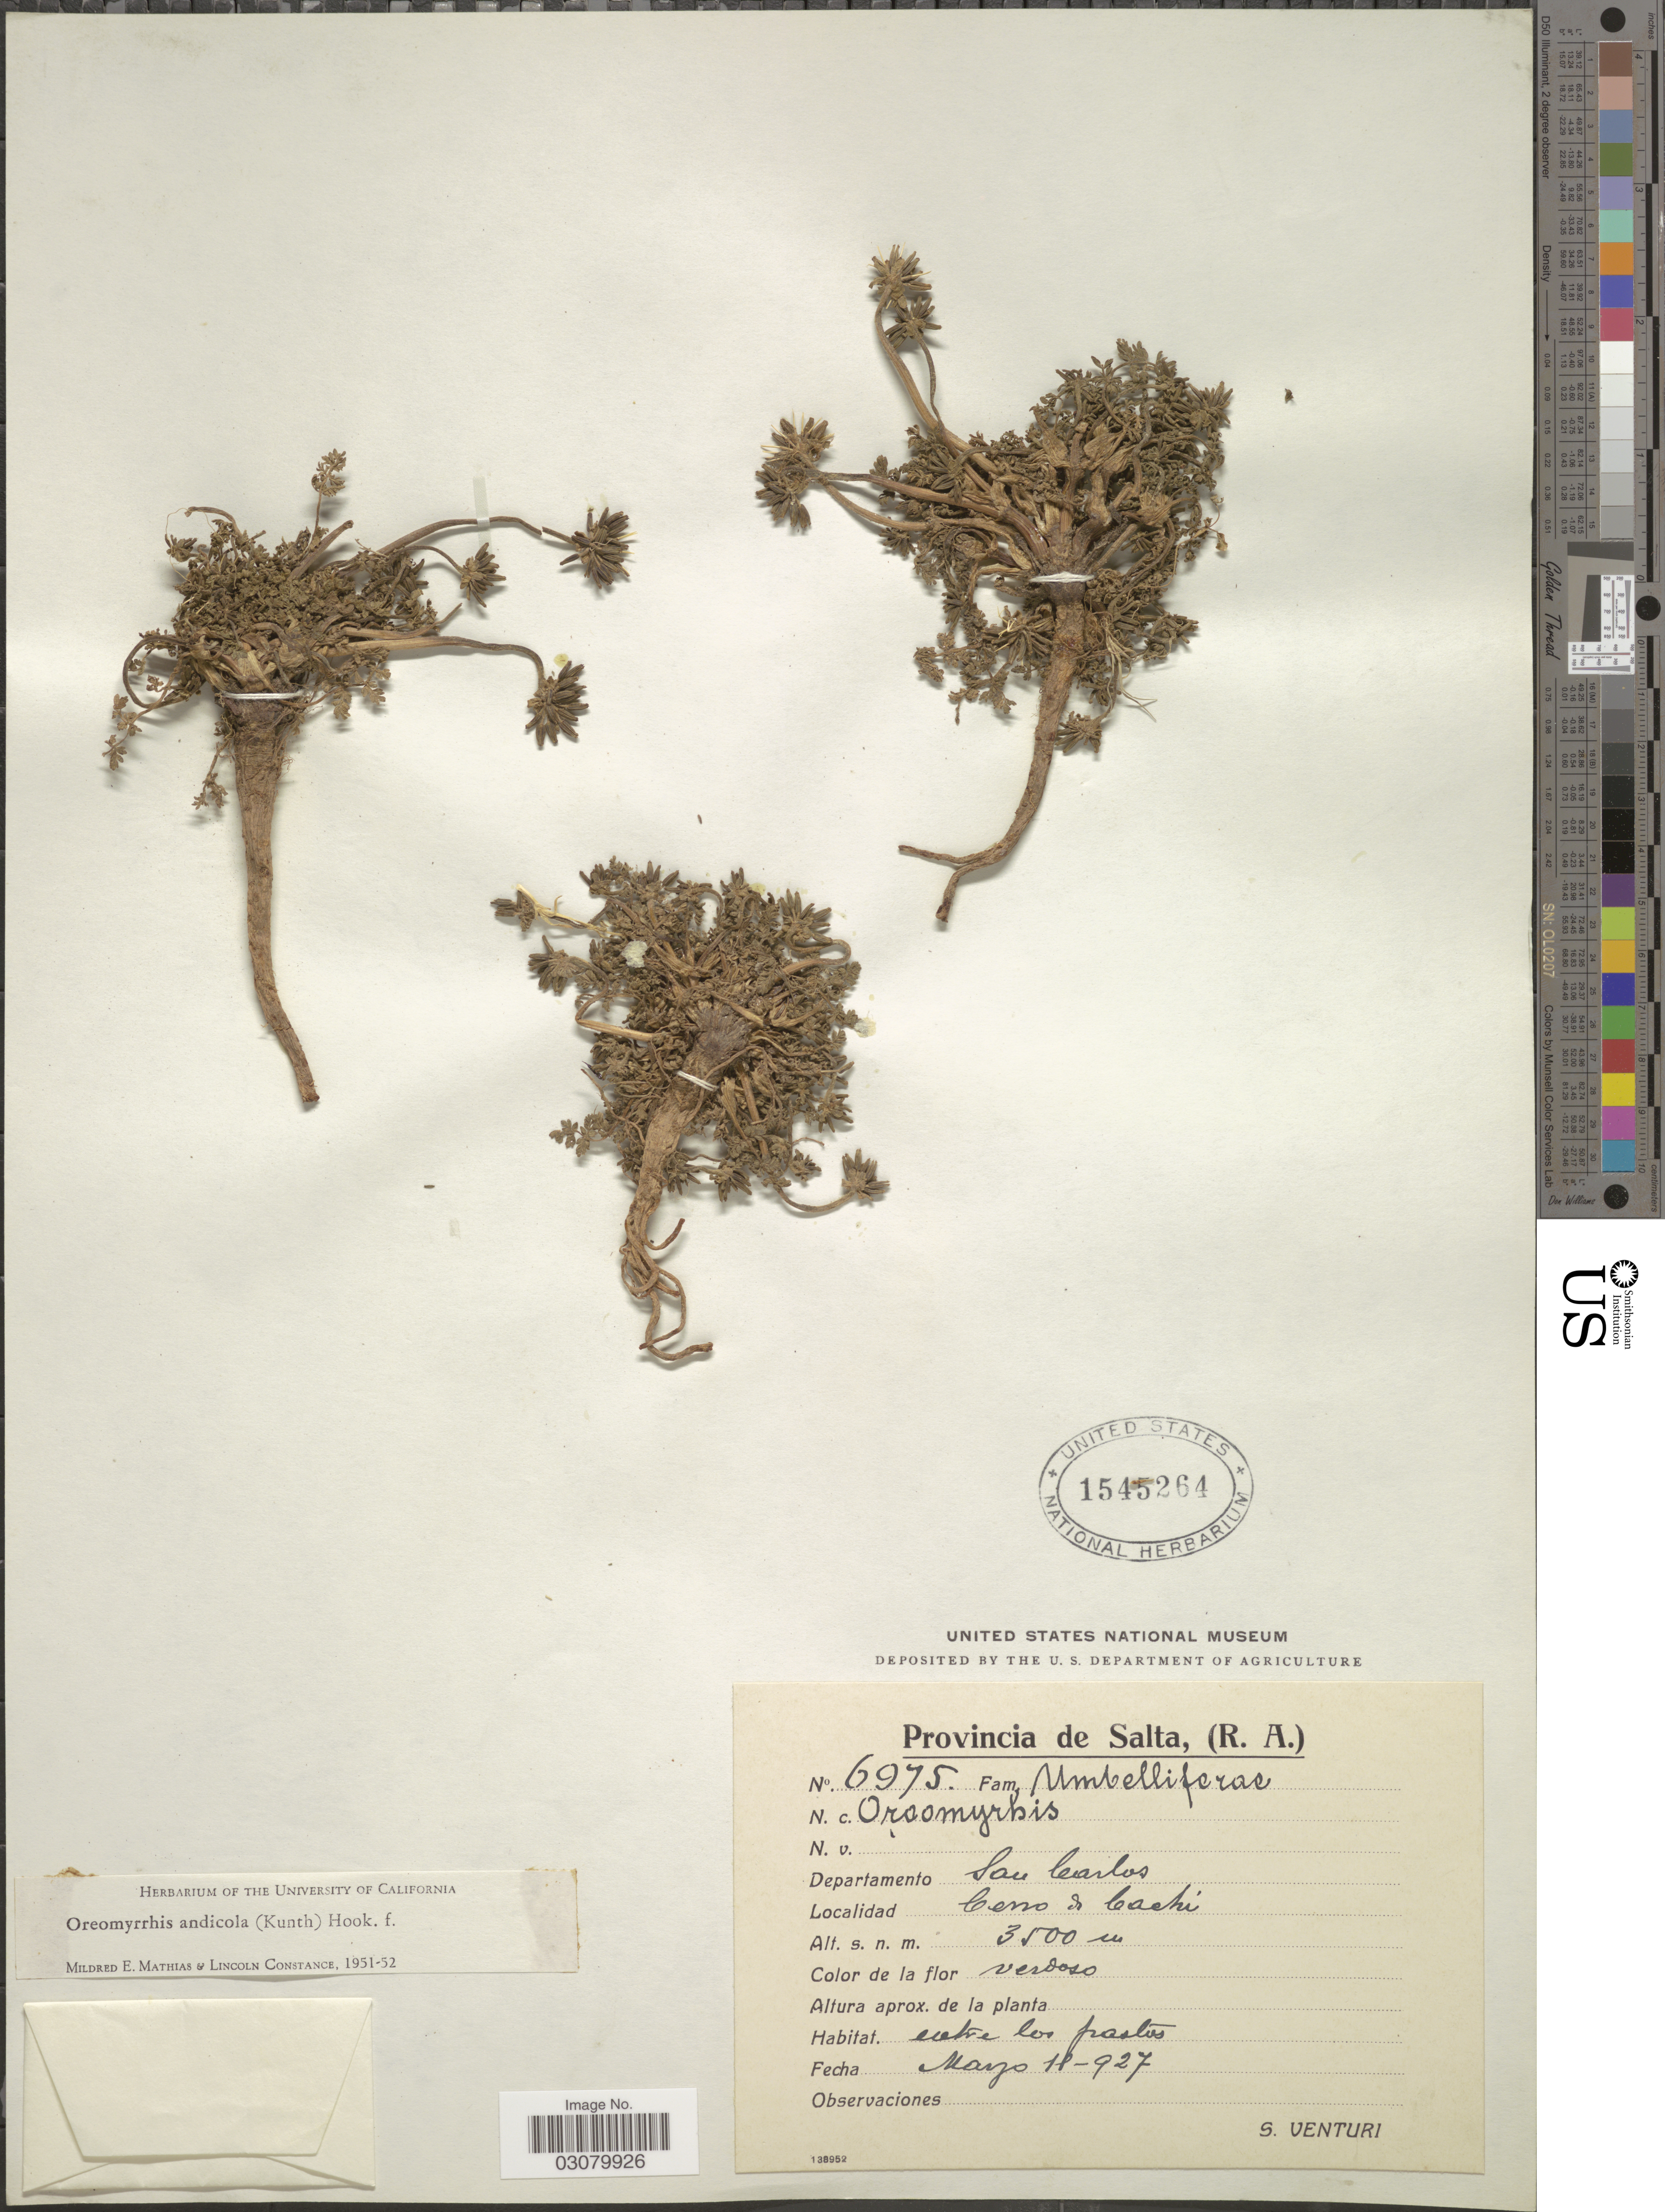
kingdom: Plantae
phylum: Tracheophyta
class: Magnoliopsida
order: Apiales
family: Apiaceae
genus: Oreomyrrhis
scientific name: Oreomyrrhis andicola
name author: (Kunth) Endl. ex Hook. f.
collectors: S. Venturi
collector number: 6975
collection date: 1927-03-18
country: Argentina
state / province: Jujuy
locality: Departamento San Carlos. Cerro de Cachi.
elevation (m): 3500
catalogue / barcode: US 1545264